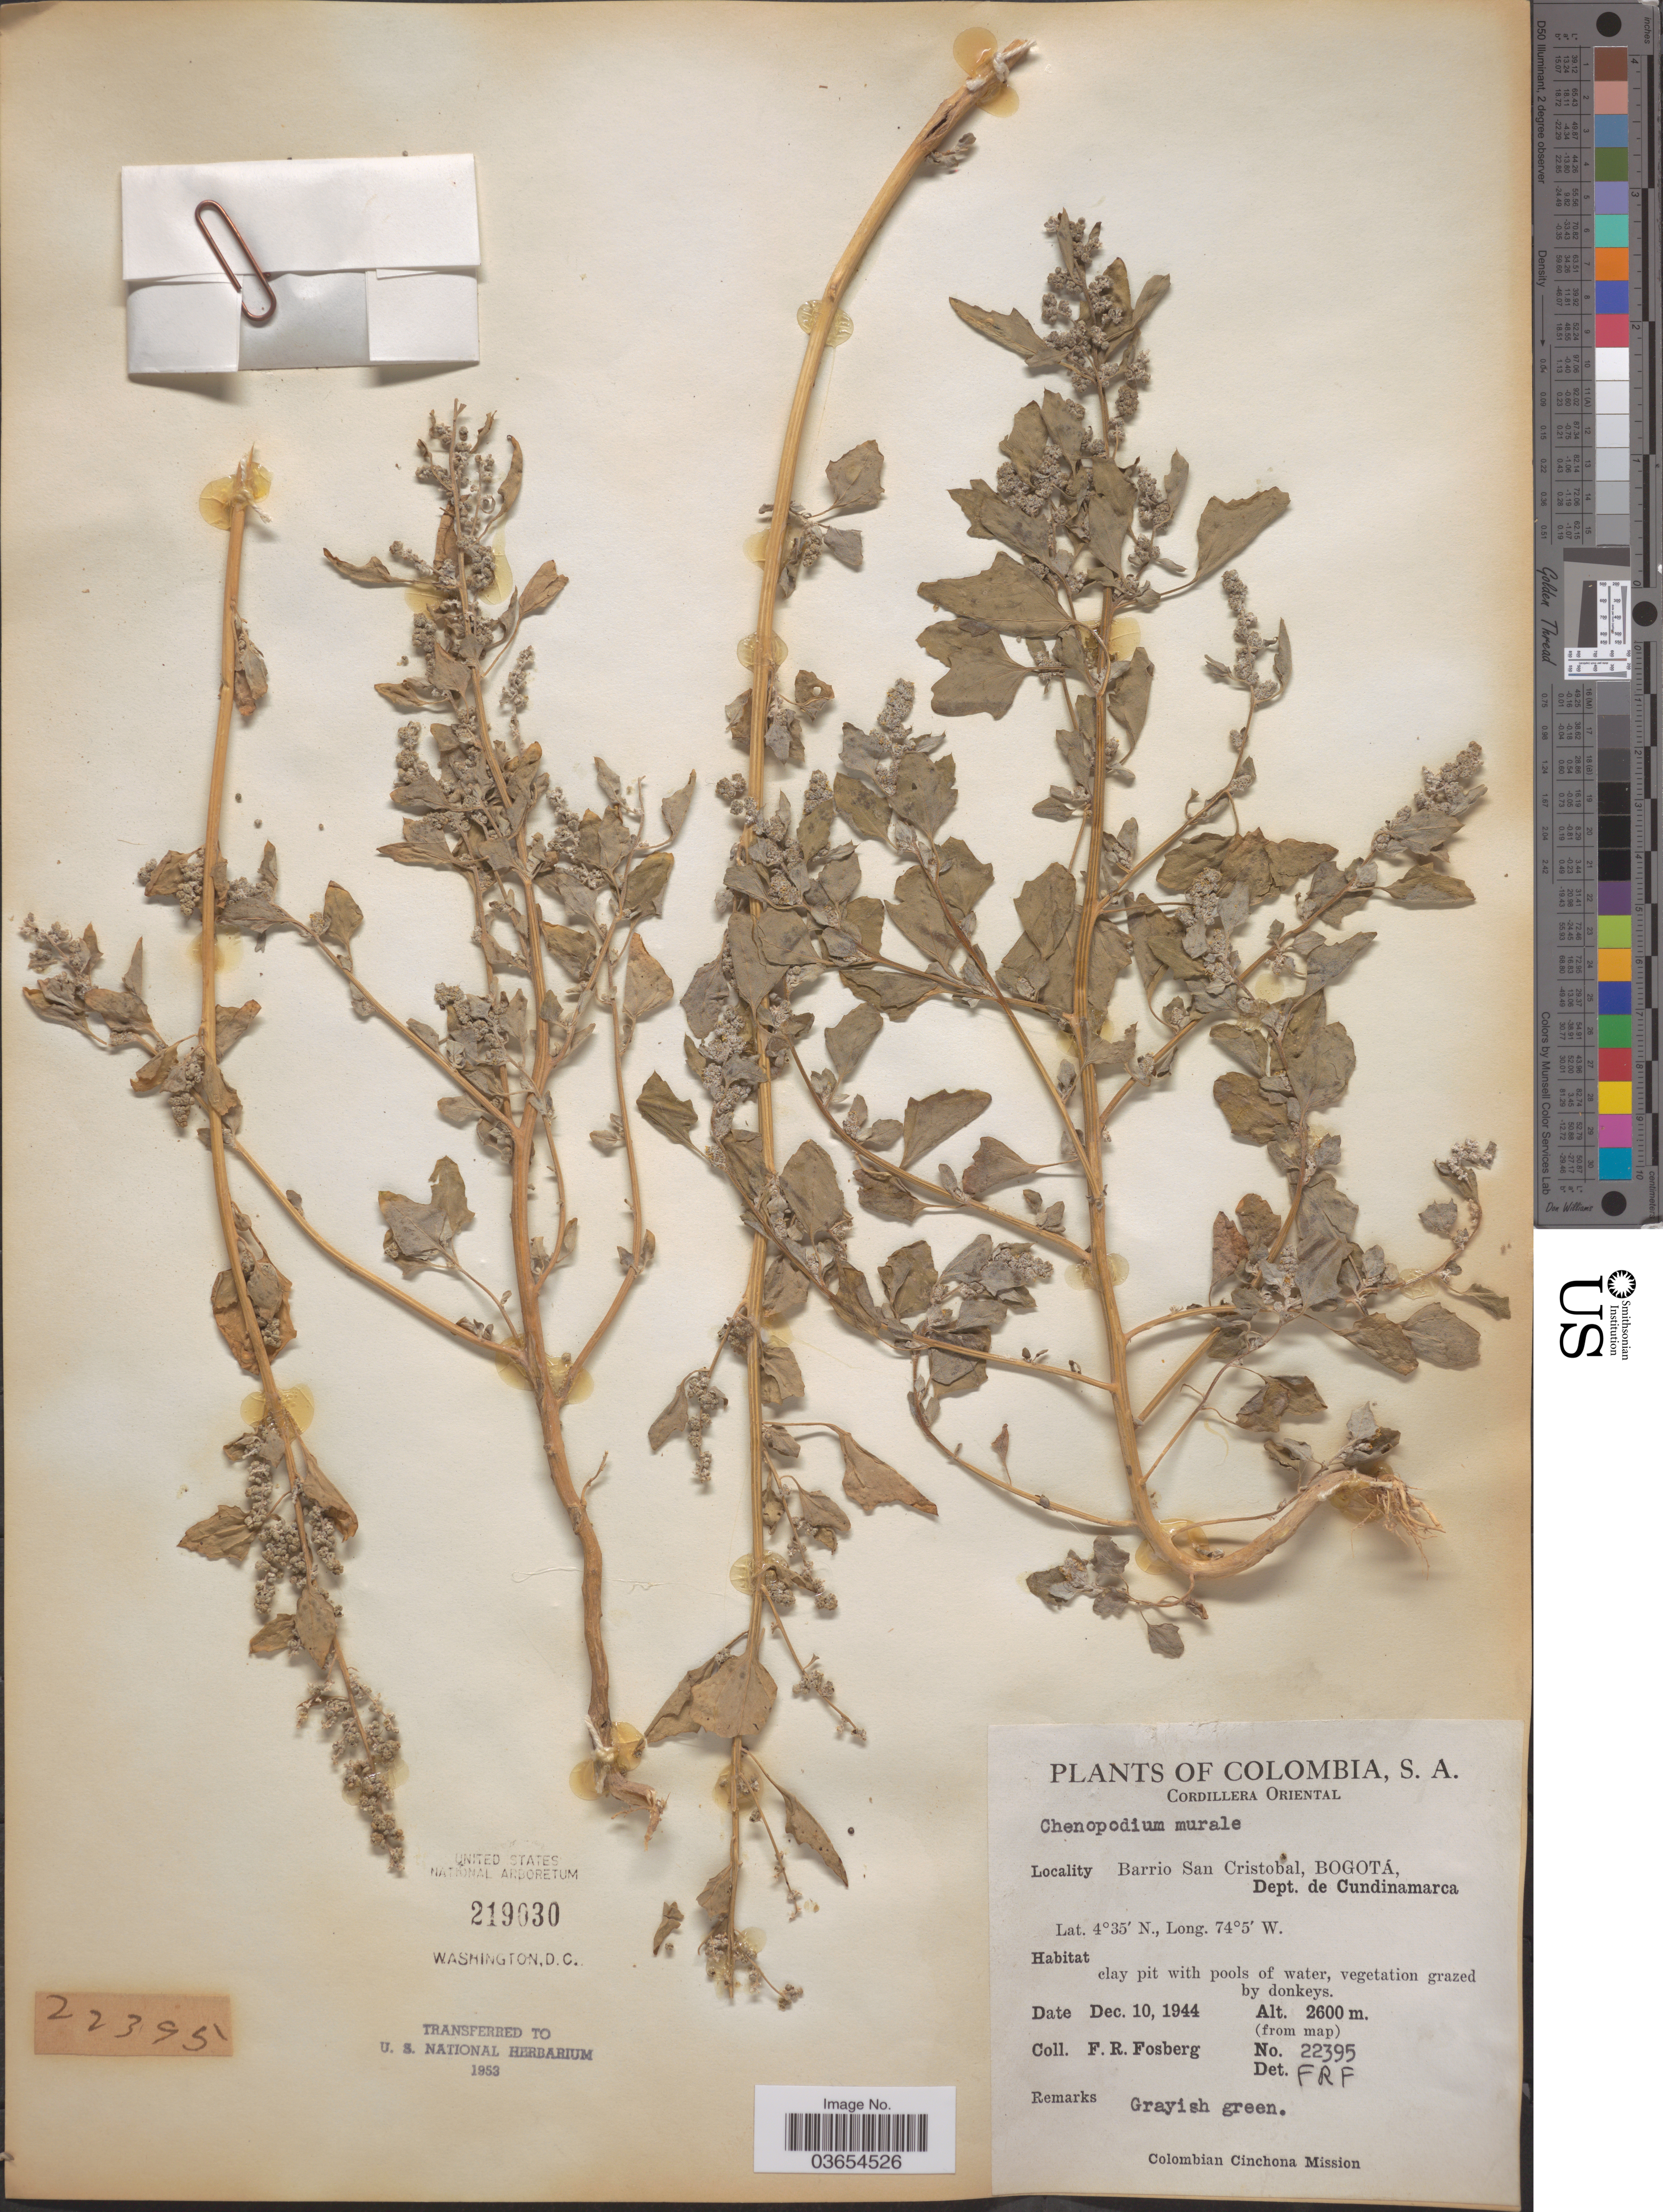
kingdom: Plantae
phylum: Tracheophyta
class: Magnoliopsida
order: Caryophyllales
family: Amaranthaceae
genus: Chenopodium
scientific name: Chenopodium murale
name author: L.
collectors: F. R. Fosberg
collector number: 22395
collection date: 1944-12-10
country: Colombia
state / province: Cundinamarca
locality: Cordillera Oriental. Barrio San Cristobal, Bogotá, Dept. de Cundinamarca.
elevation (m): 2600